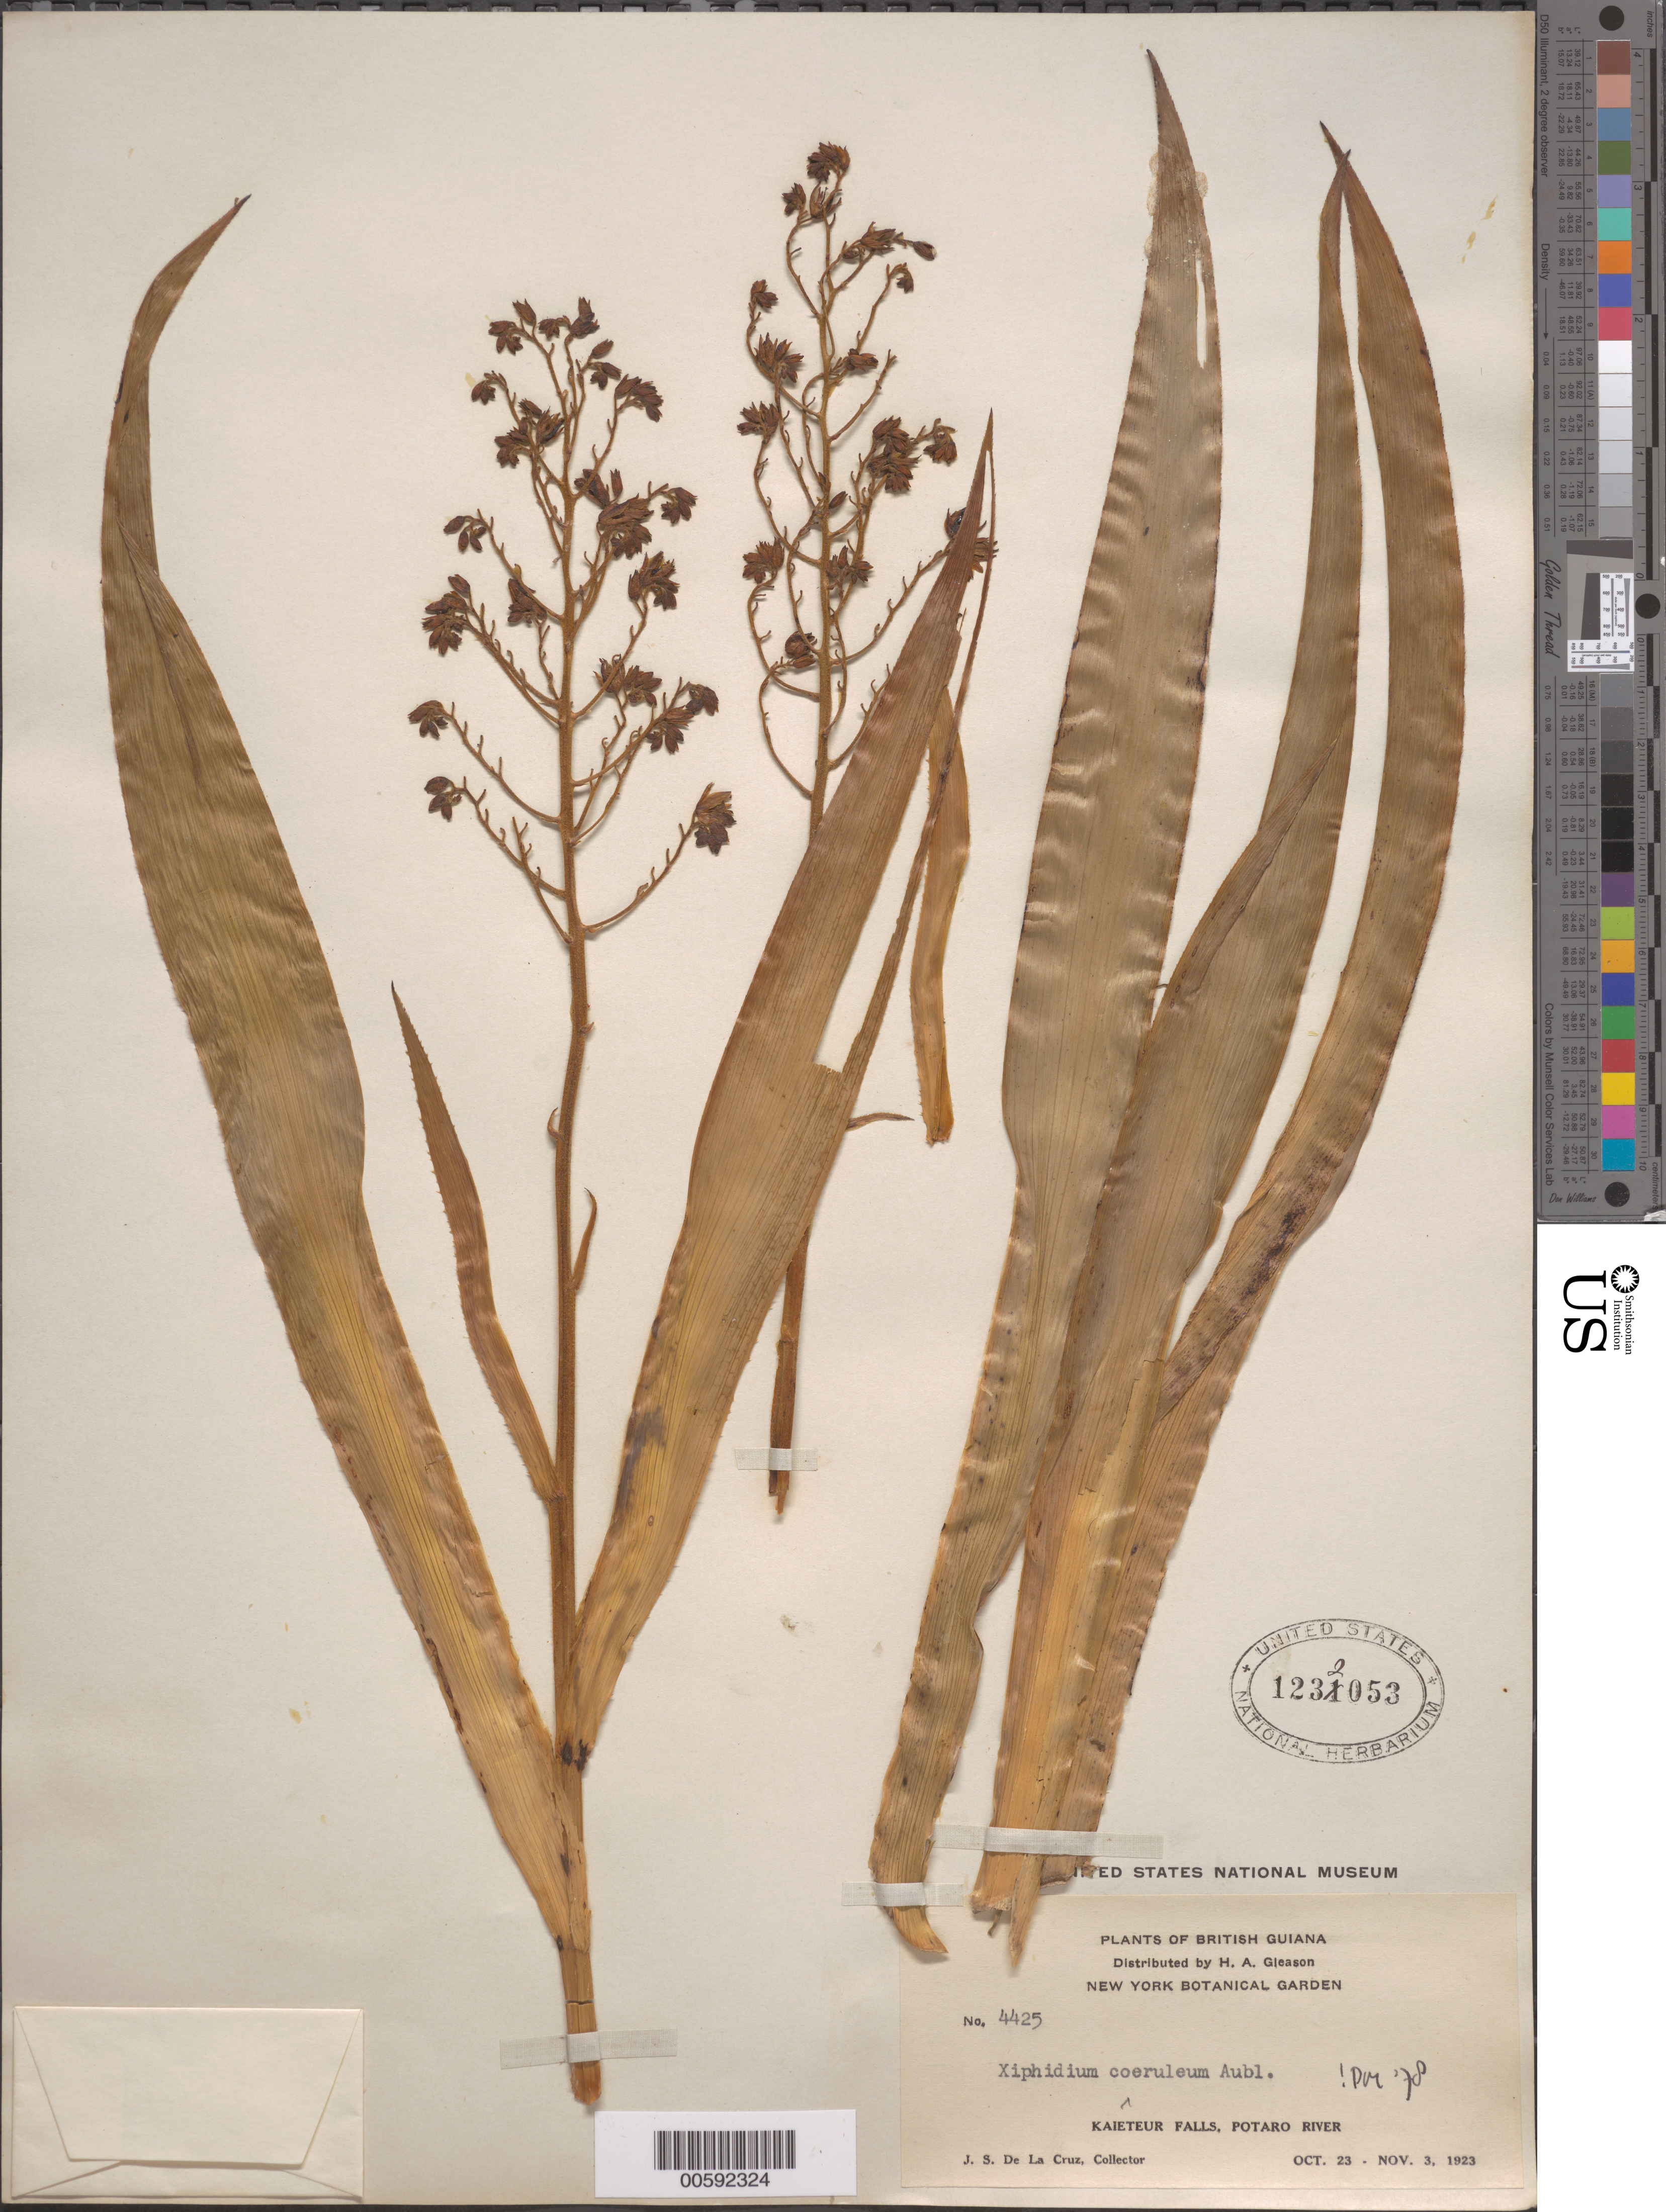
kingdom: Plantae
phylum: Tracheophyta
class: Liliopsida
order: Commelinales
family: Haemodoraceae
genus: Xiphidium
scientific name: Xiphidium caeruleum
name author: Aubl.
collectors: J. S. de la Cruz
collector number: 4425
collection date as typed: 23 Oct 1923 to 03 Nov 1923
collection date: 1923-10-23/1923-11-03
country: Guyana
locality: Kaieteur Falls, Potaro River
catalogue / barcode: US 1232053